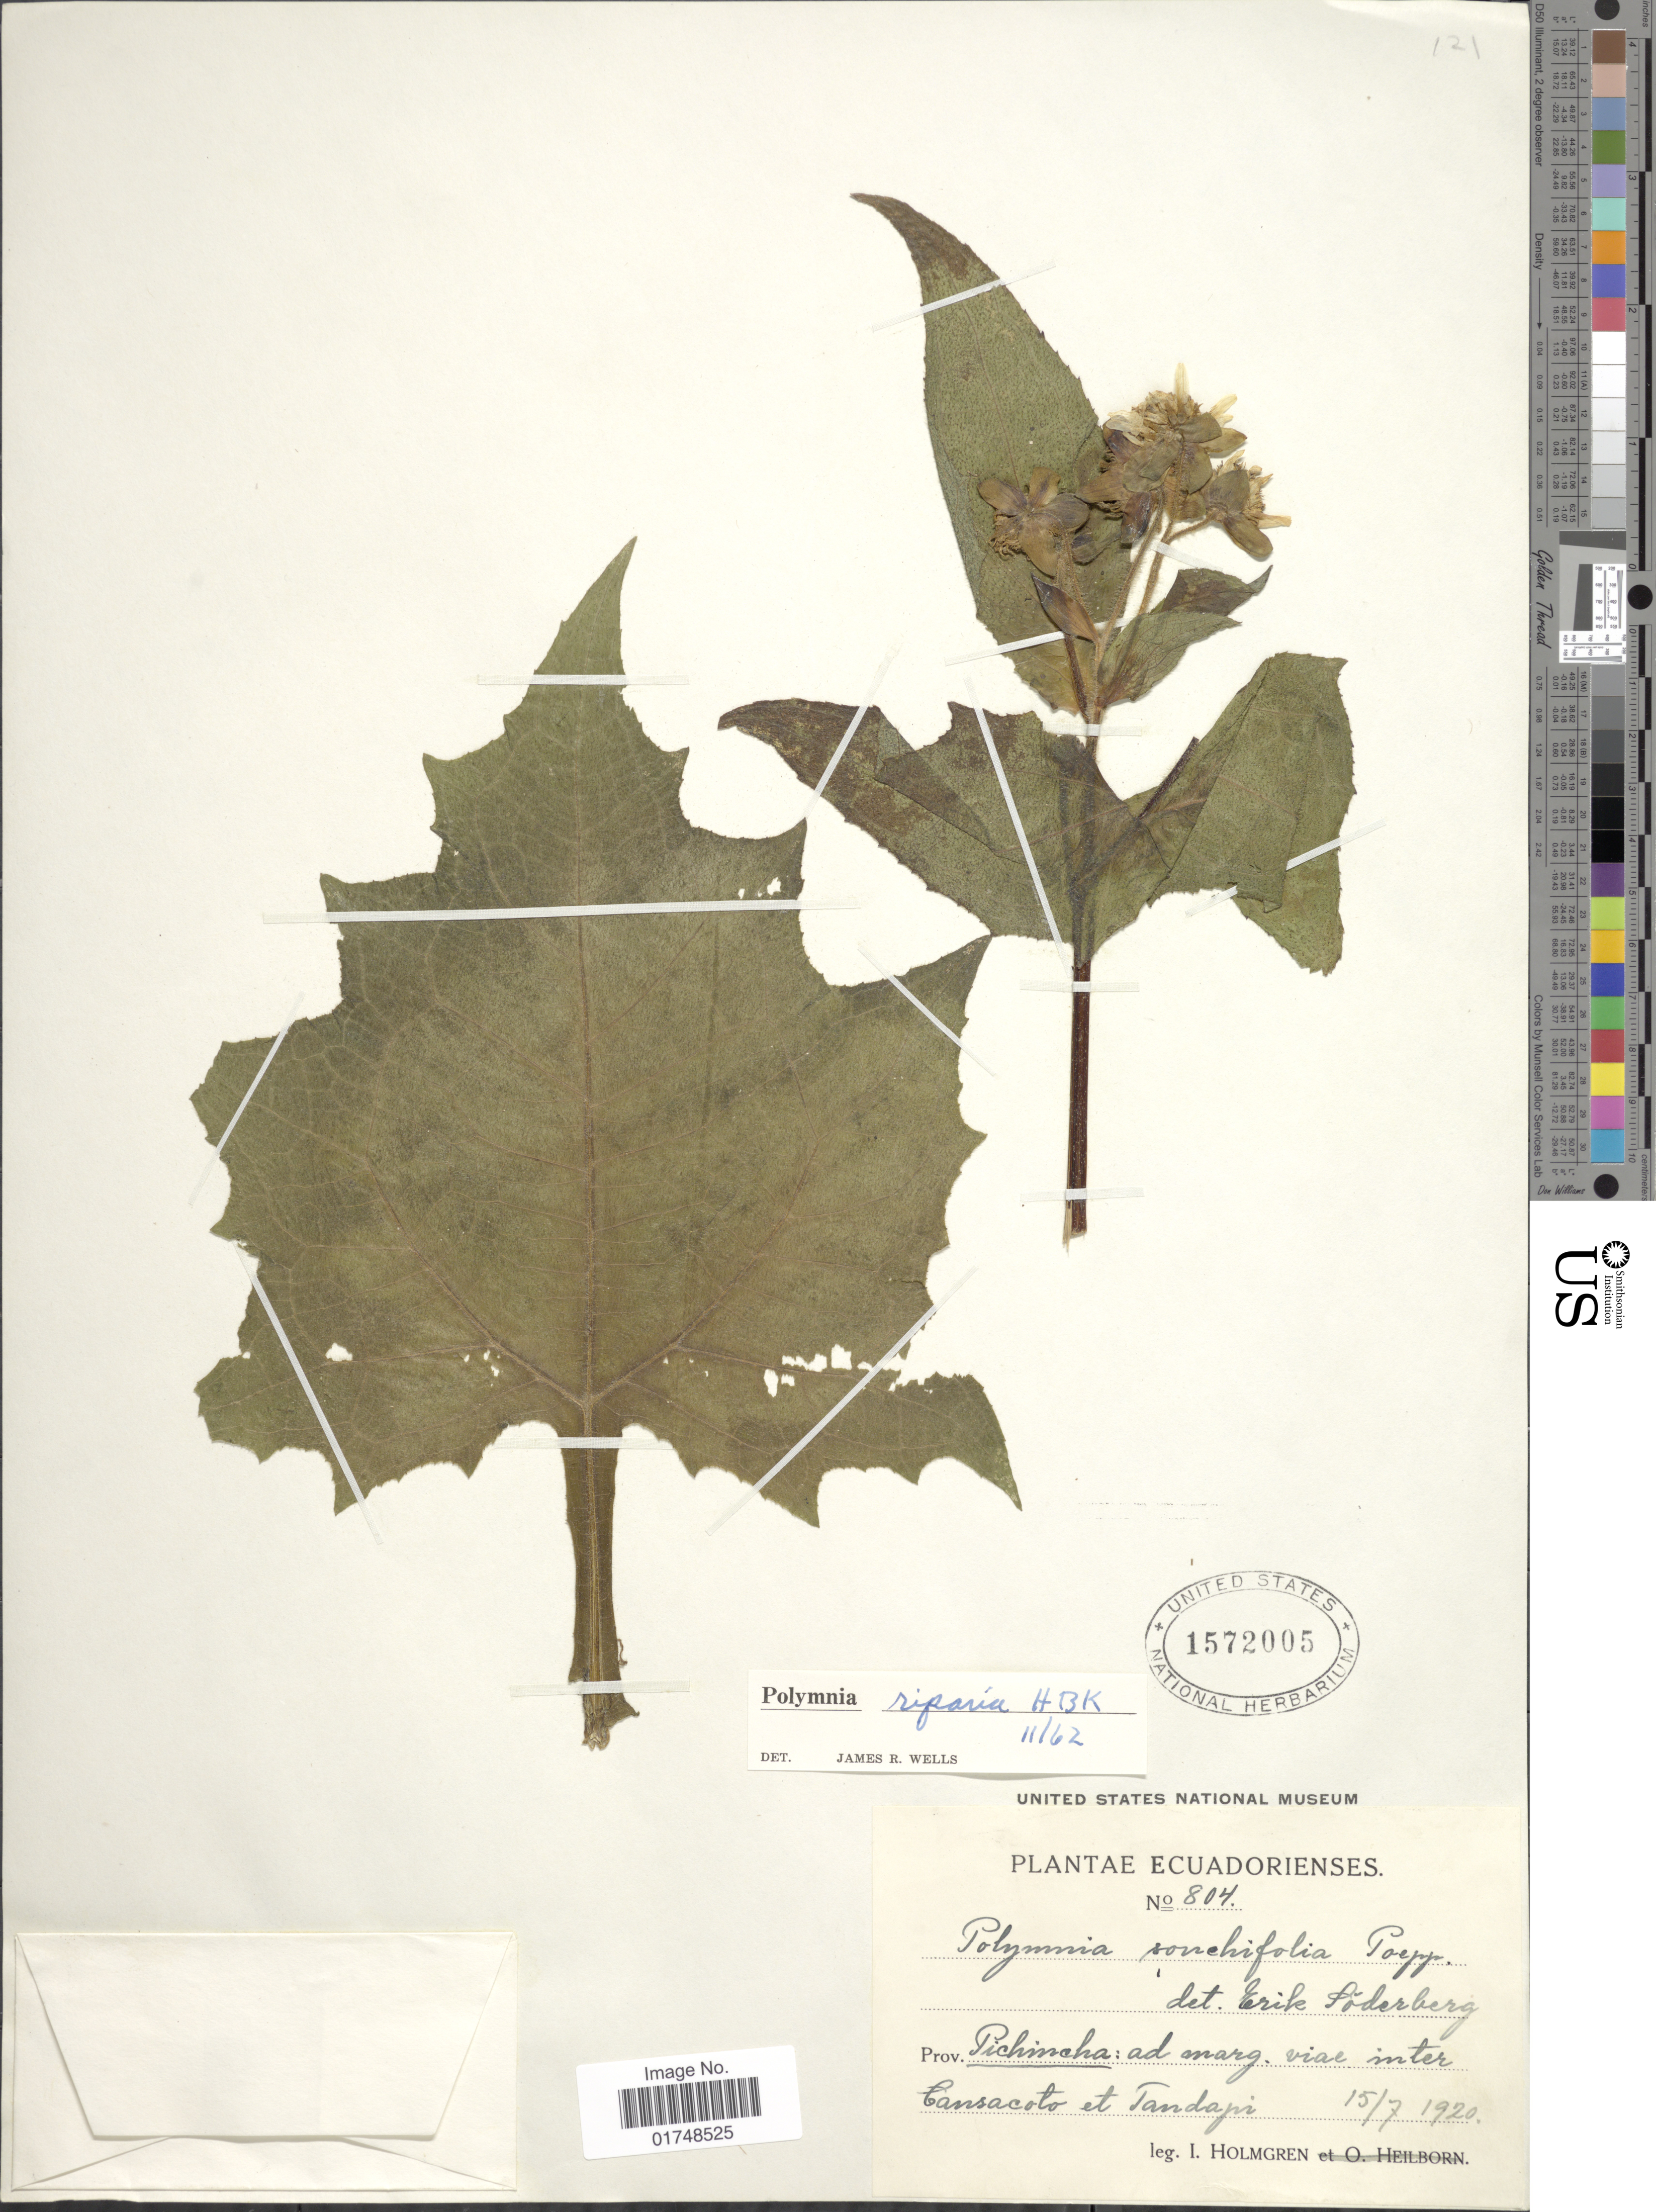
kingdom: Plantae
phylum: Tracheophyta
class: Magnoliopsida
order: Asterales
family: Asteraceae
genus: Smallanthus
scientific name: Smallanthus riparius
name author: (Kunth) H. Rob.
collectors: I. Holmgren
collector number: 804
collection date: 1920-07-15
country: Ecuador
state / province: Pichincha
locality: Prov. Pichincha: ad marg. viae inter Cansacoto et Tandapi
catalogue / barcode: US 1572005